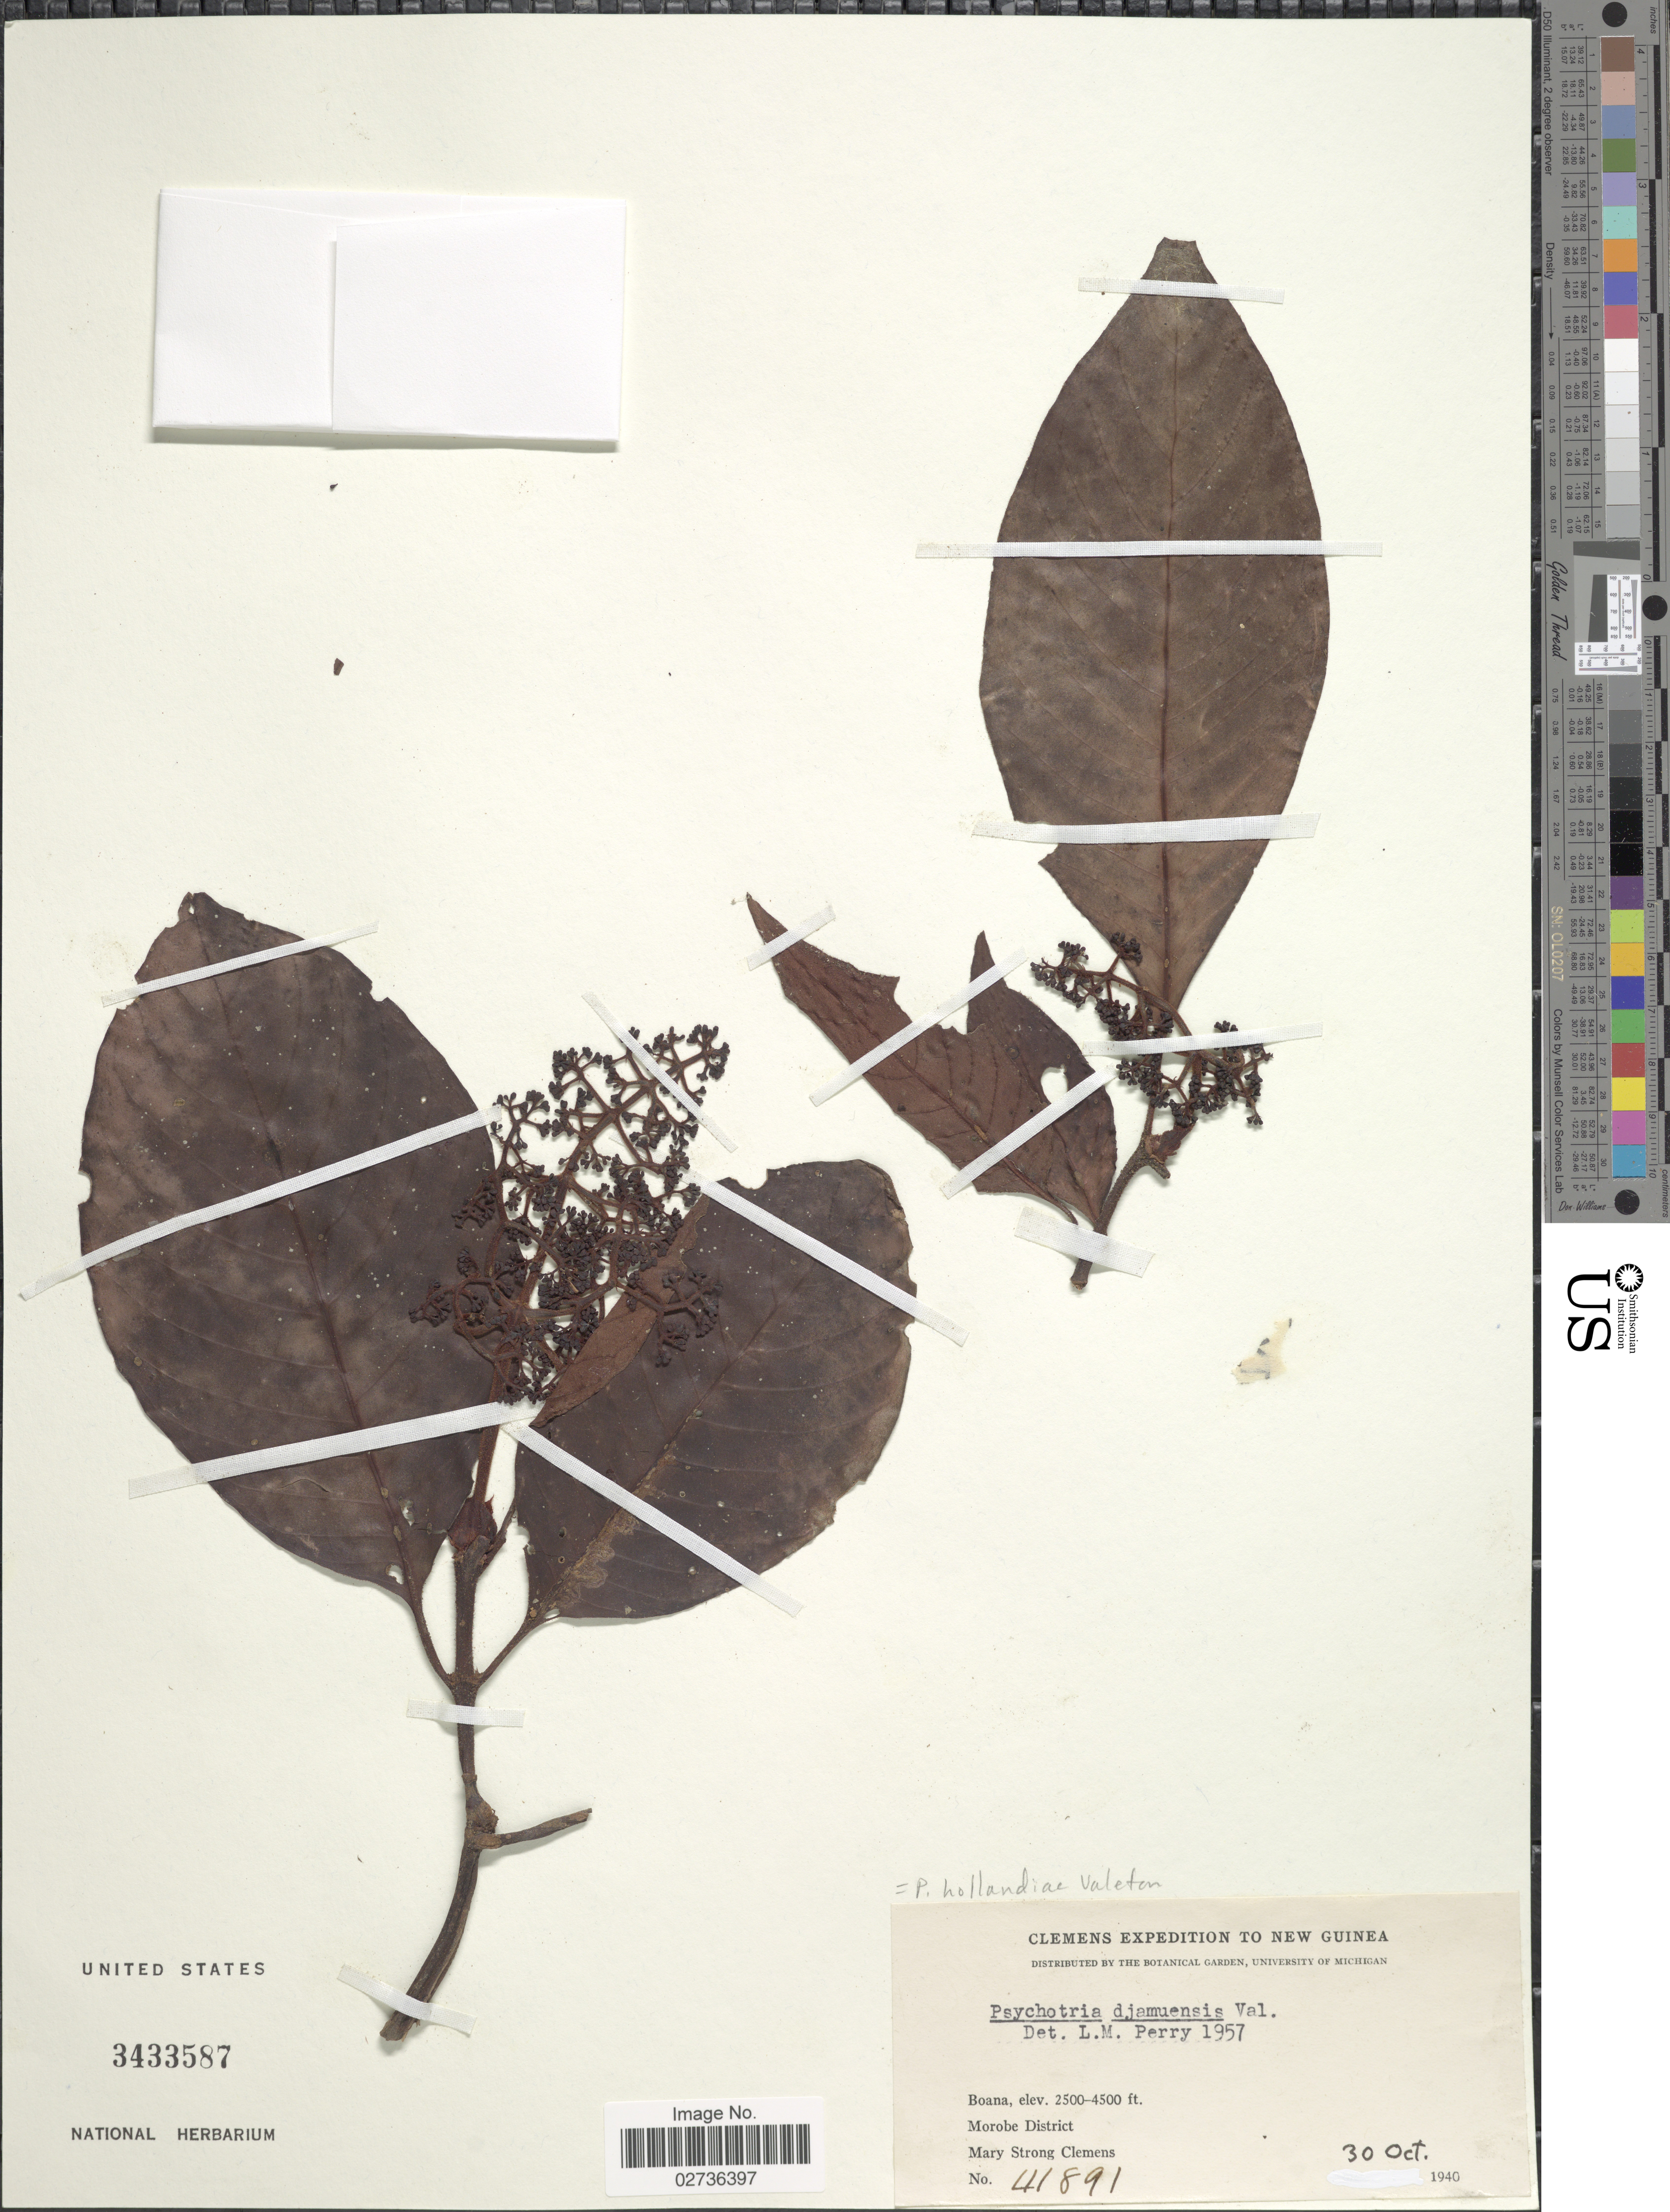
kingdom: Plantae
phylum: Tracheophyta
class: Magnoliopsida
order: Gentianales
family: Rubiaceae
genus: Psychotria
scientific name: Psychotria hollandiae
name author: Valeton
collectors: M. S. Clemens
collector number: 41891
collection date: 1940-10-30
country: Papua New Guinea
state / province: Morobe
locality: Boana, Morobe District, New Guinea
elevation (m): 762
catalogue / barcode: US 3433587